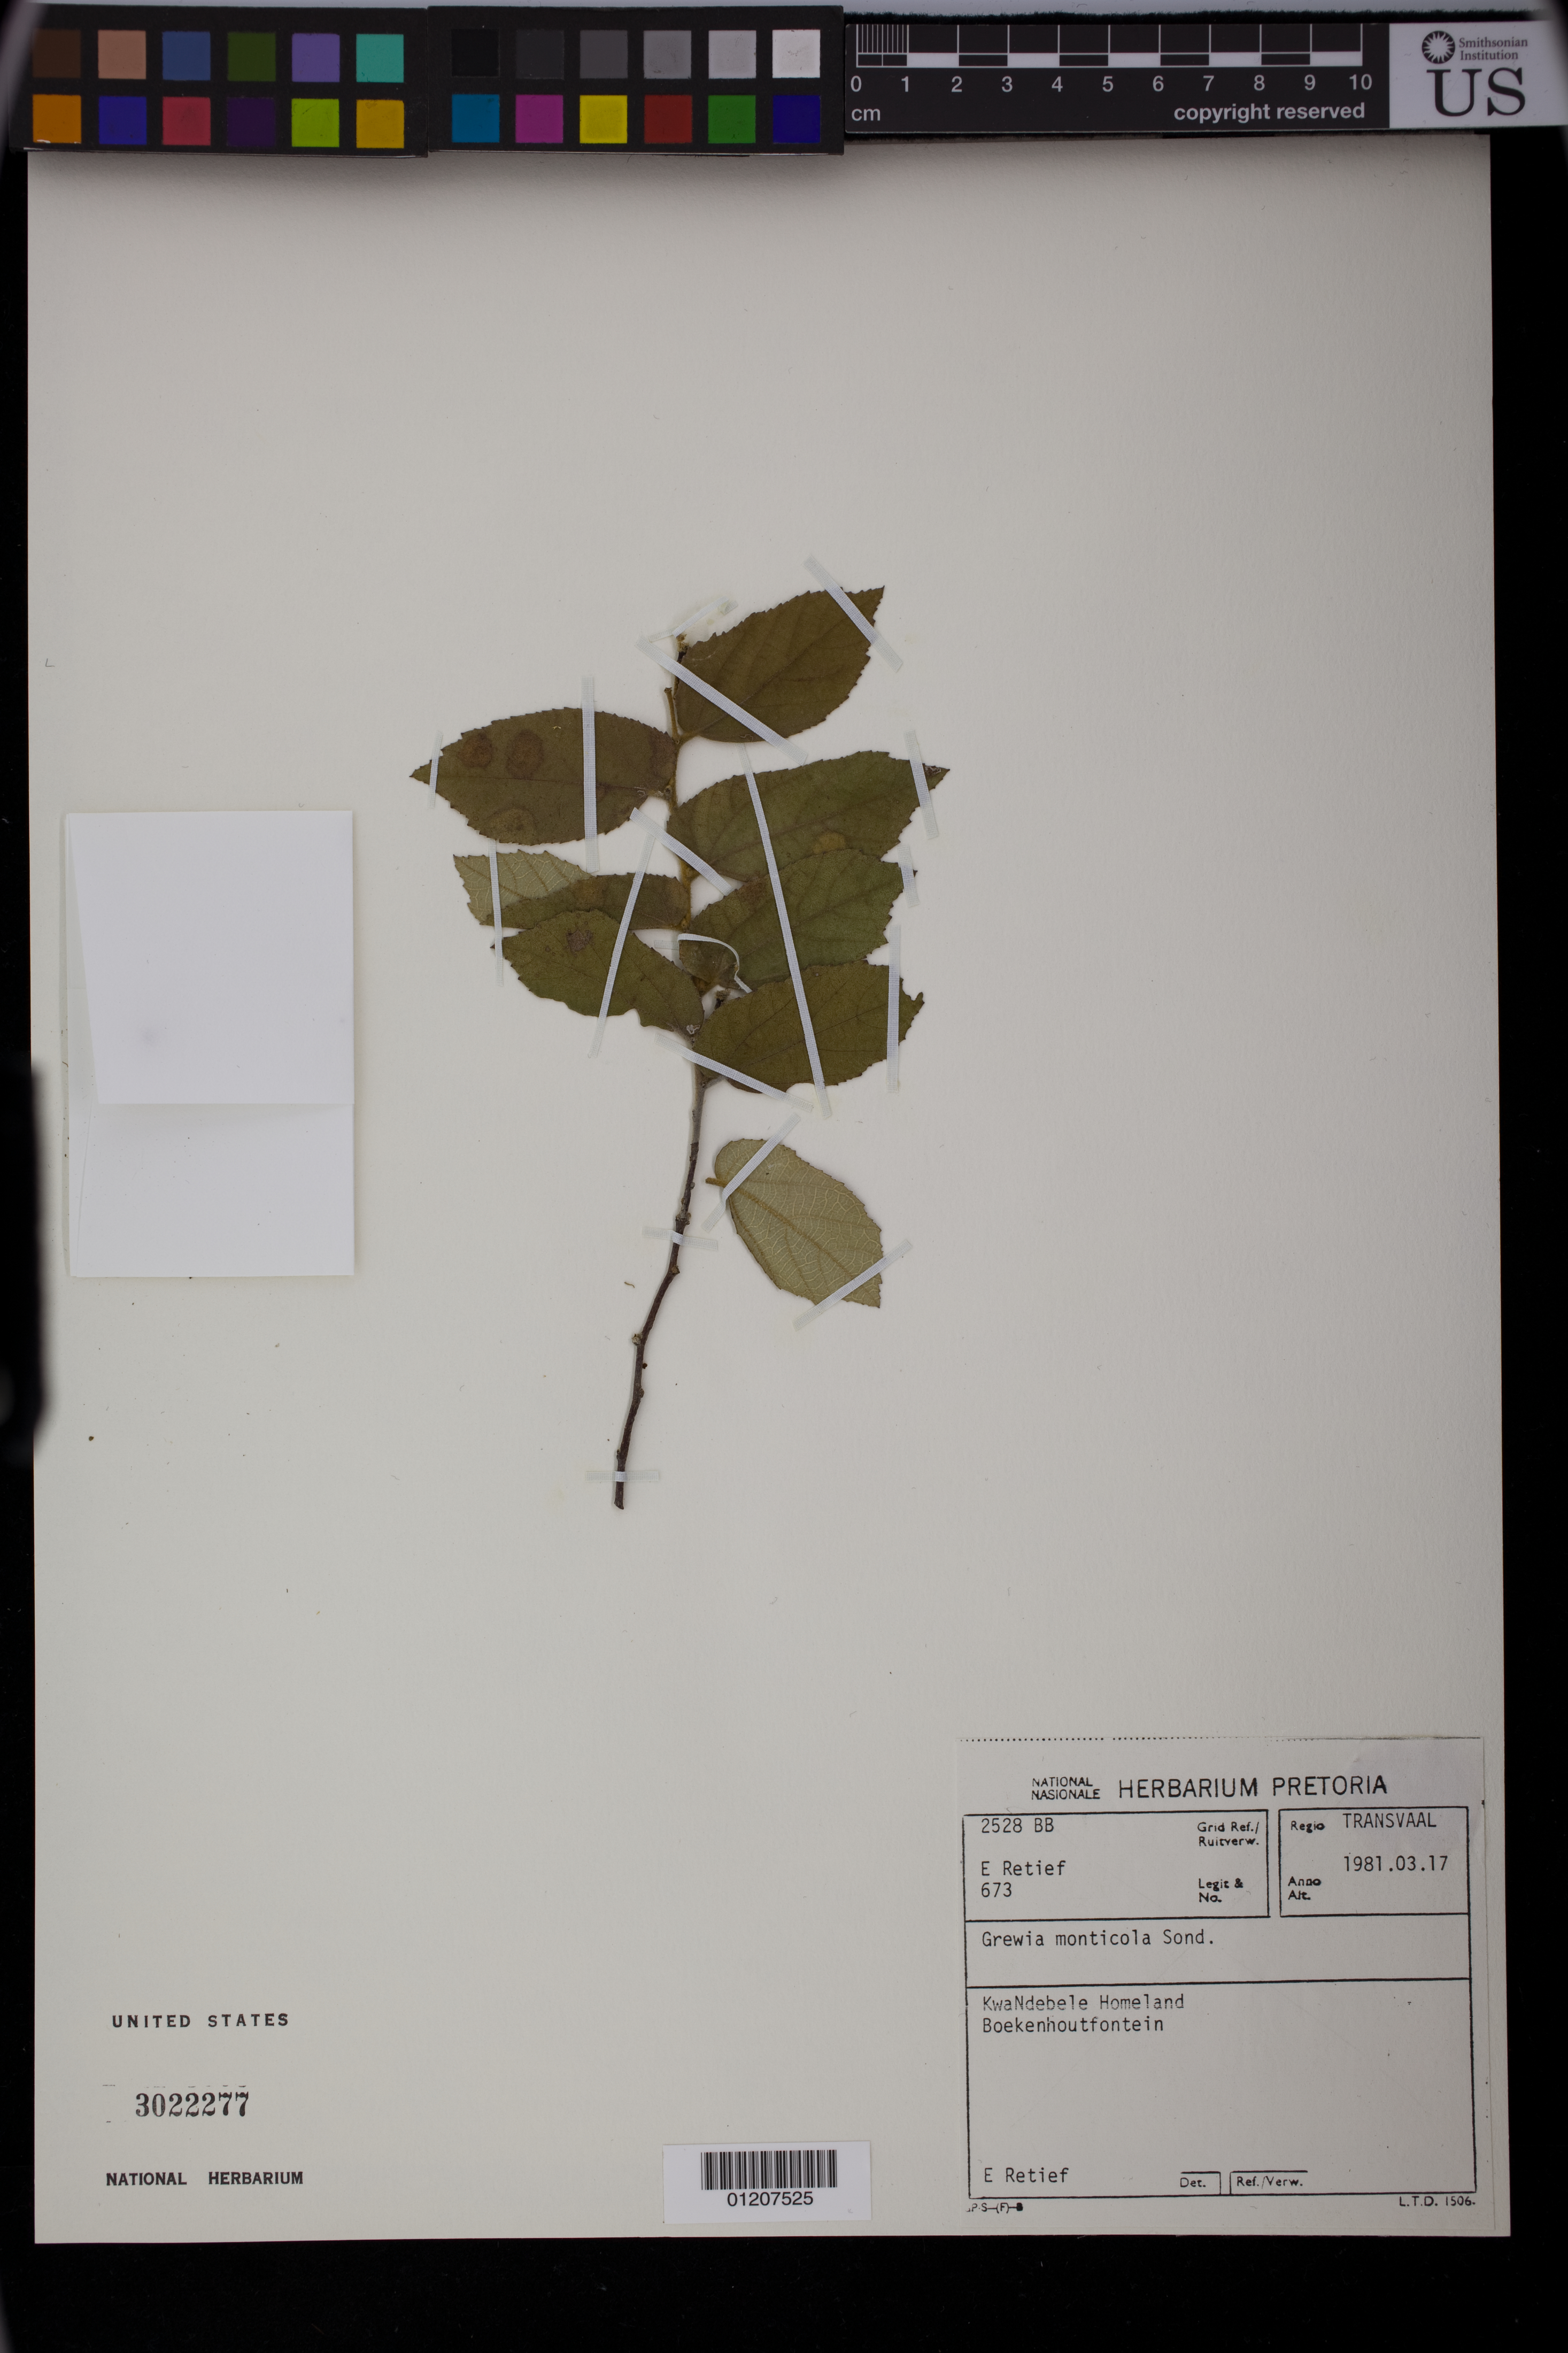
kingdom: Plantae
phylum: Tracheophyta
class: Magnoliopsida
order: Malvales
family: Malvaceae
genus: Grewia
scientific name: Grewia monticola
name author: Sond.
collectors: E. Retief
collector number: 673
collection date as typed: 17 Mar 1981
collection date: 1981-03-17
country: South Africa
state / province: Mpumalanga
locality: Regio Transvaal. KwaNdebele Homeland Boekenhoutfontein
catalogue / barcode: US 3022277